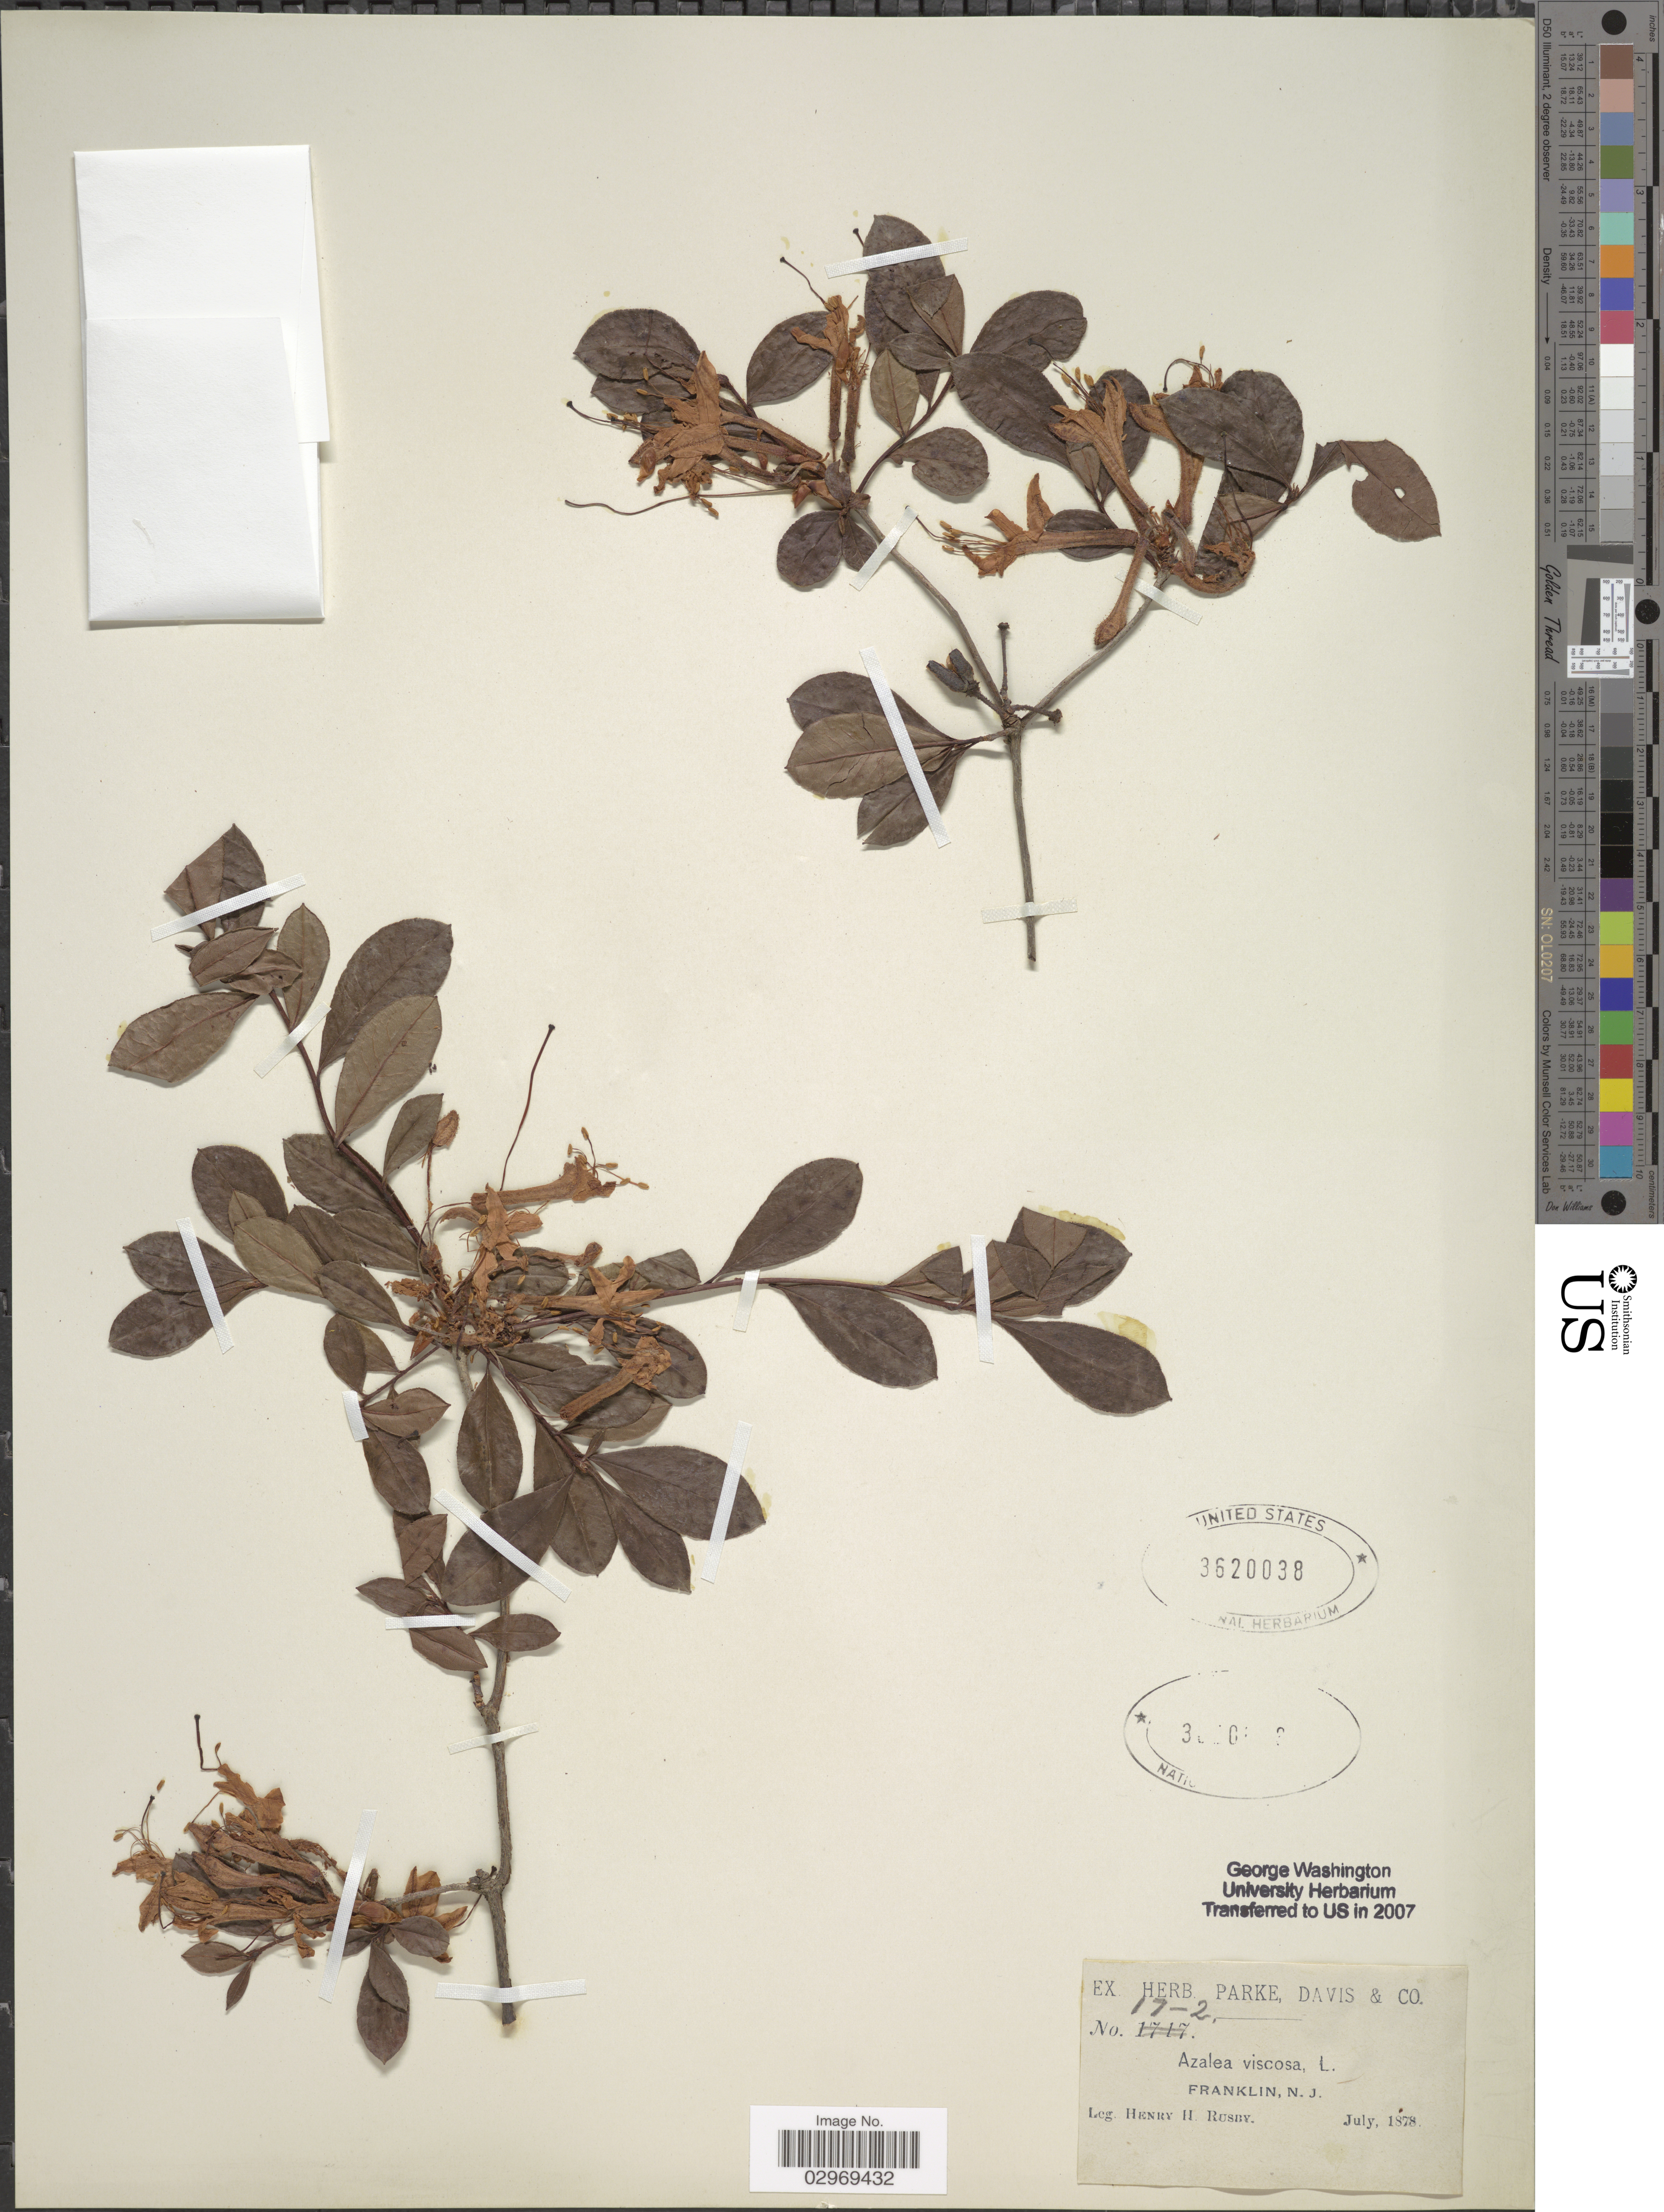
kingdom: Plantae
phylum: Tracheophyta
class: Magnoliopsida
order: Ericales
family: Ericaceae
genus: Rhododendron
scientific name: Rhododendron viscosum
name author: (L.) Torr.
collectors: H. H. Rusby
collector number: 17-2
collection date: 1878-07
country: United States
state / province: New Jersey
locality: Franklin.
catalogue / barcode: US 3620038